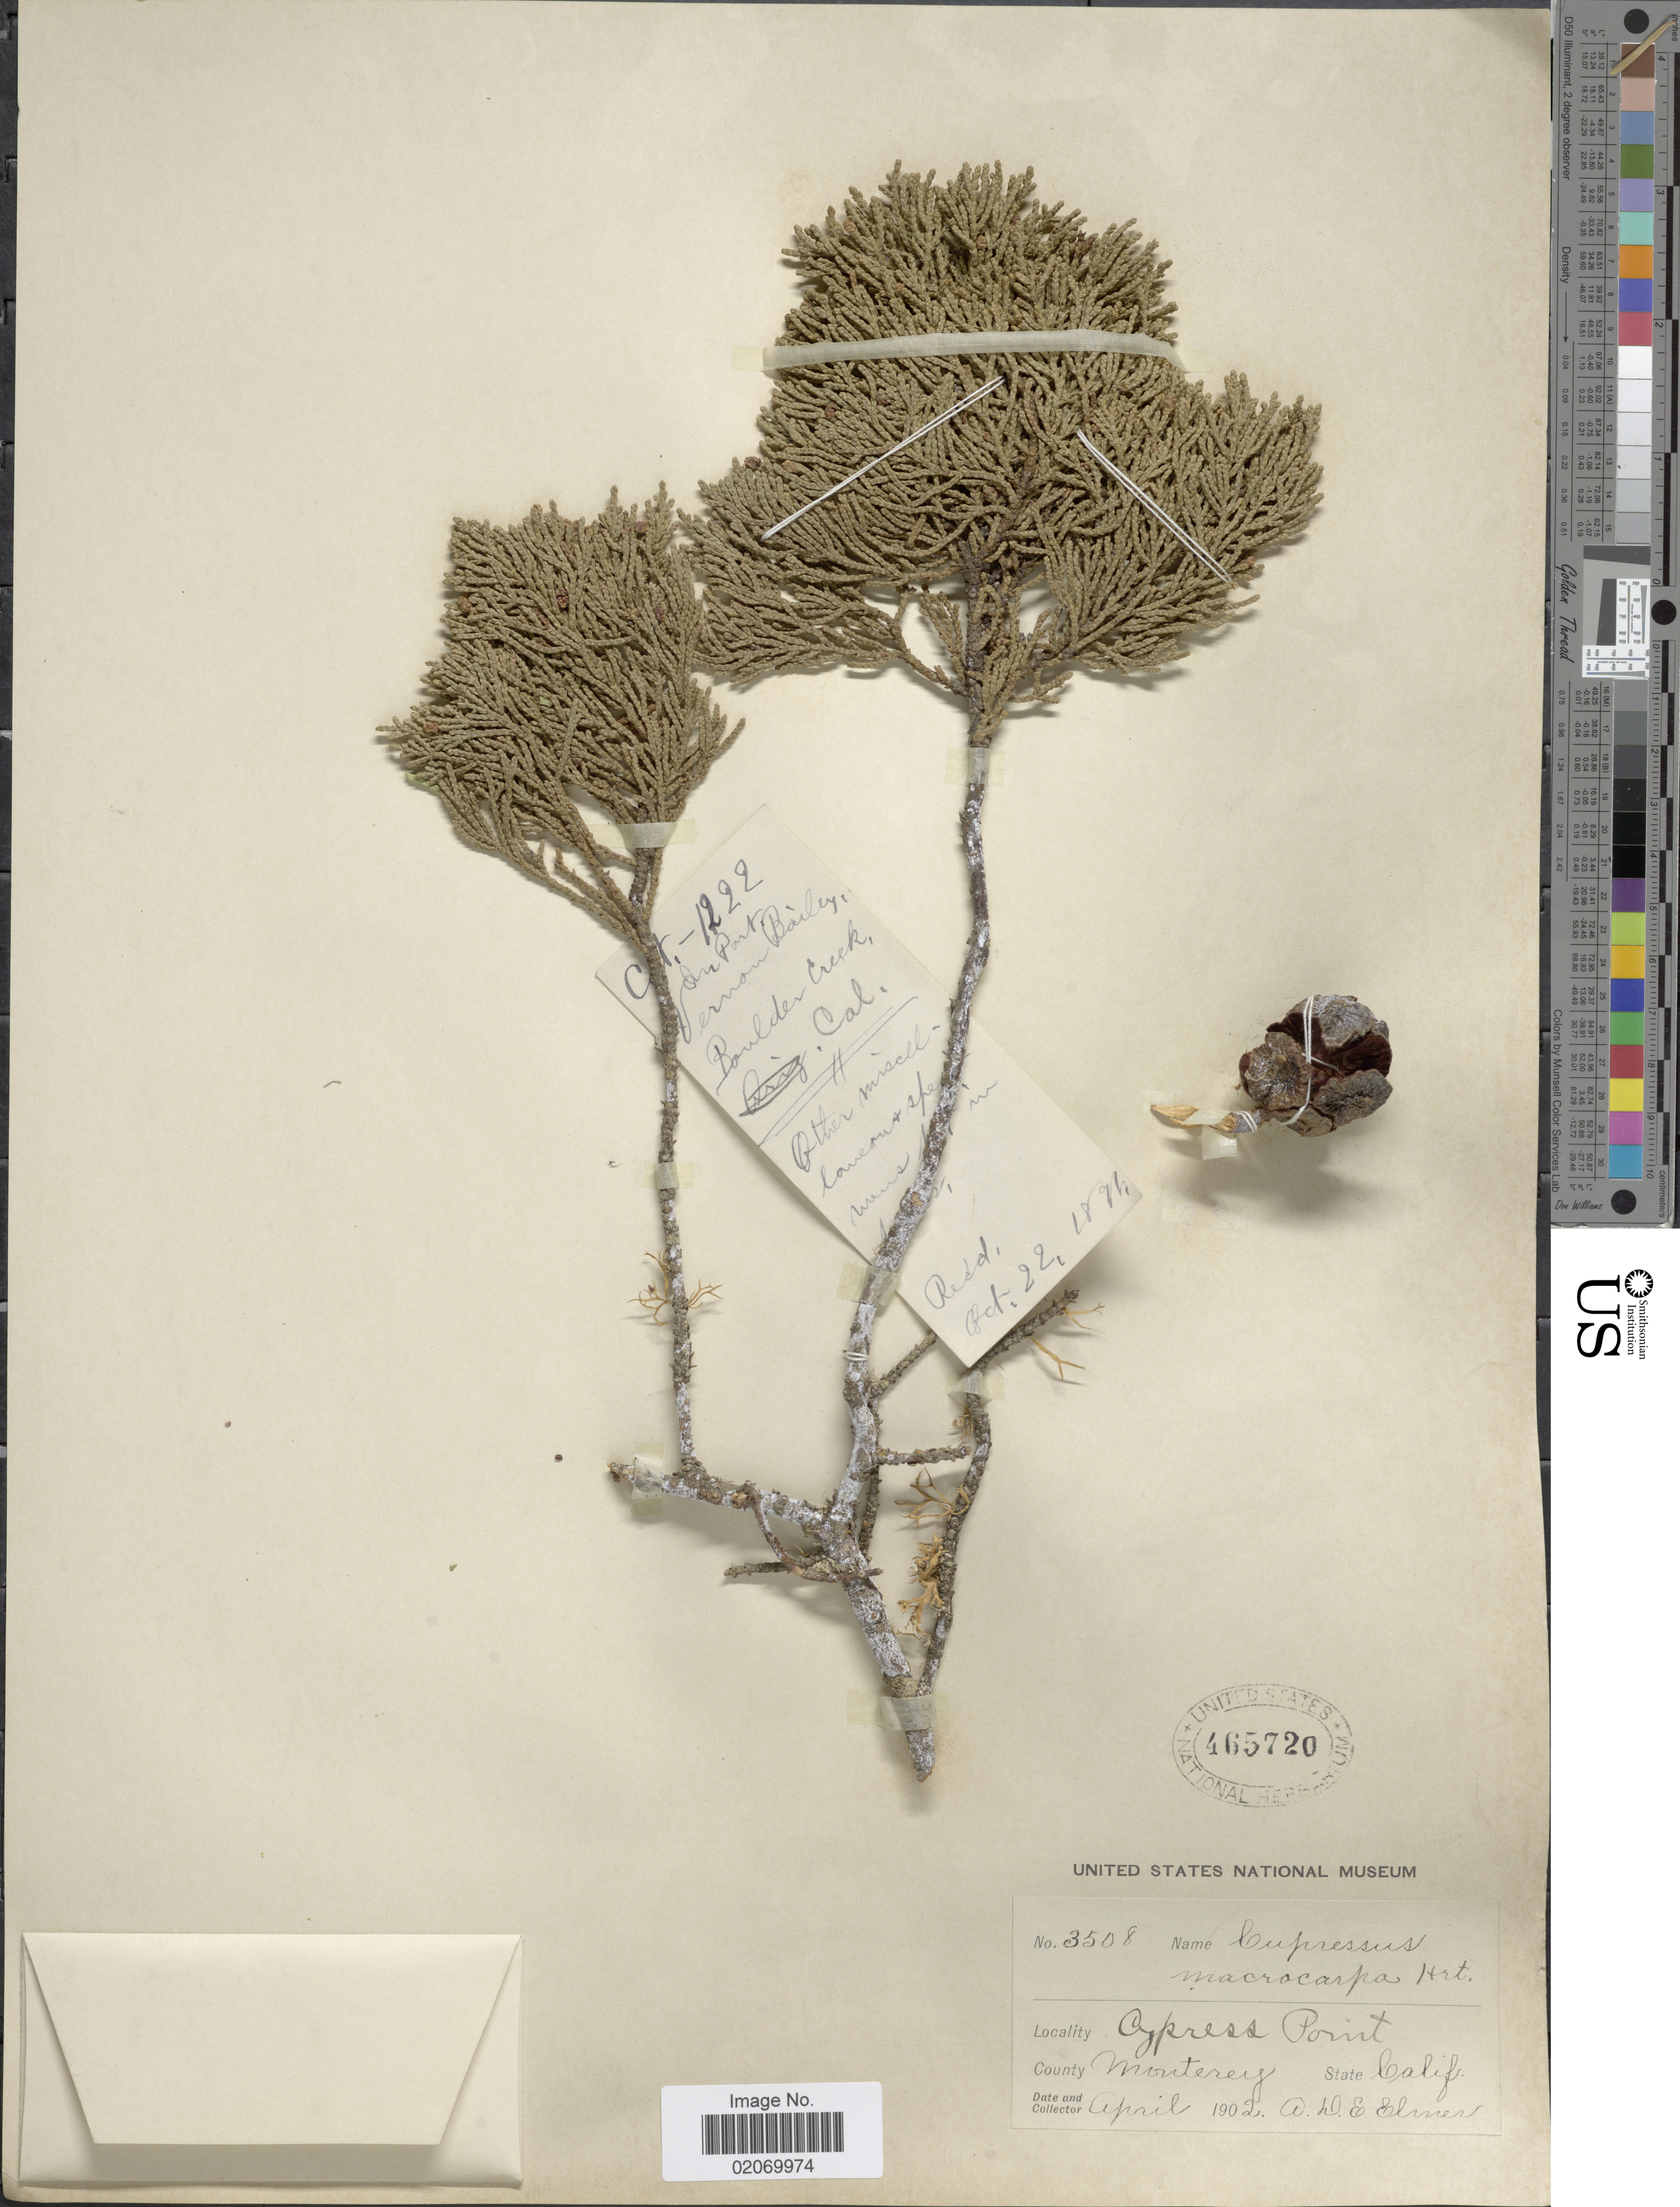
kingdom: Plantae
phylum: Tracheophyta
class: Pinopsida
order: Pinales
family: Cupressaceae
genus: Hesperocyparis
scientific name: Hesperocyparis macrocarpa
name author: (Hartw. ex Gordon) Bartel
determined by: (US) Smithsonian Institution - National Museum of Natural History - Department of Botany (UNITED STATES)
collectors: A. D. E. Elmer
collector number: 3508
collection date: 1902-04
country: United States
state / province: California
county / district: Monterey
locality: Cyoress Point, County Monterey, State Calif.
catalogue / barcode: US 465720